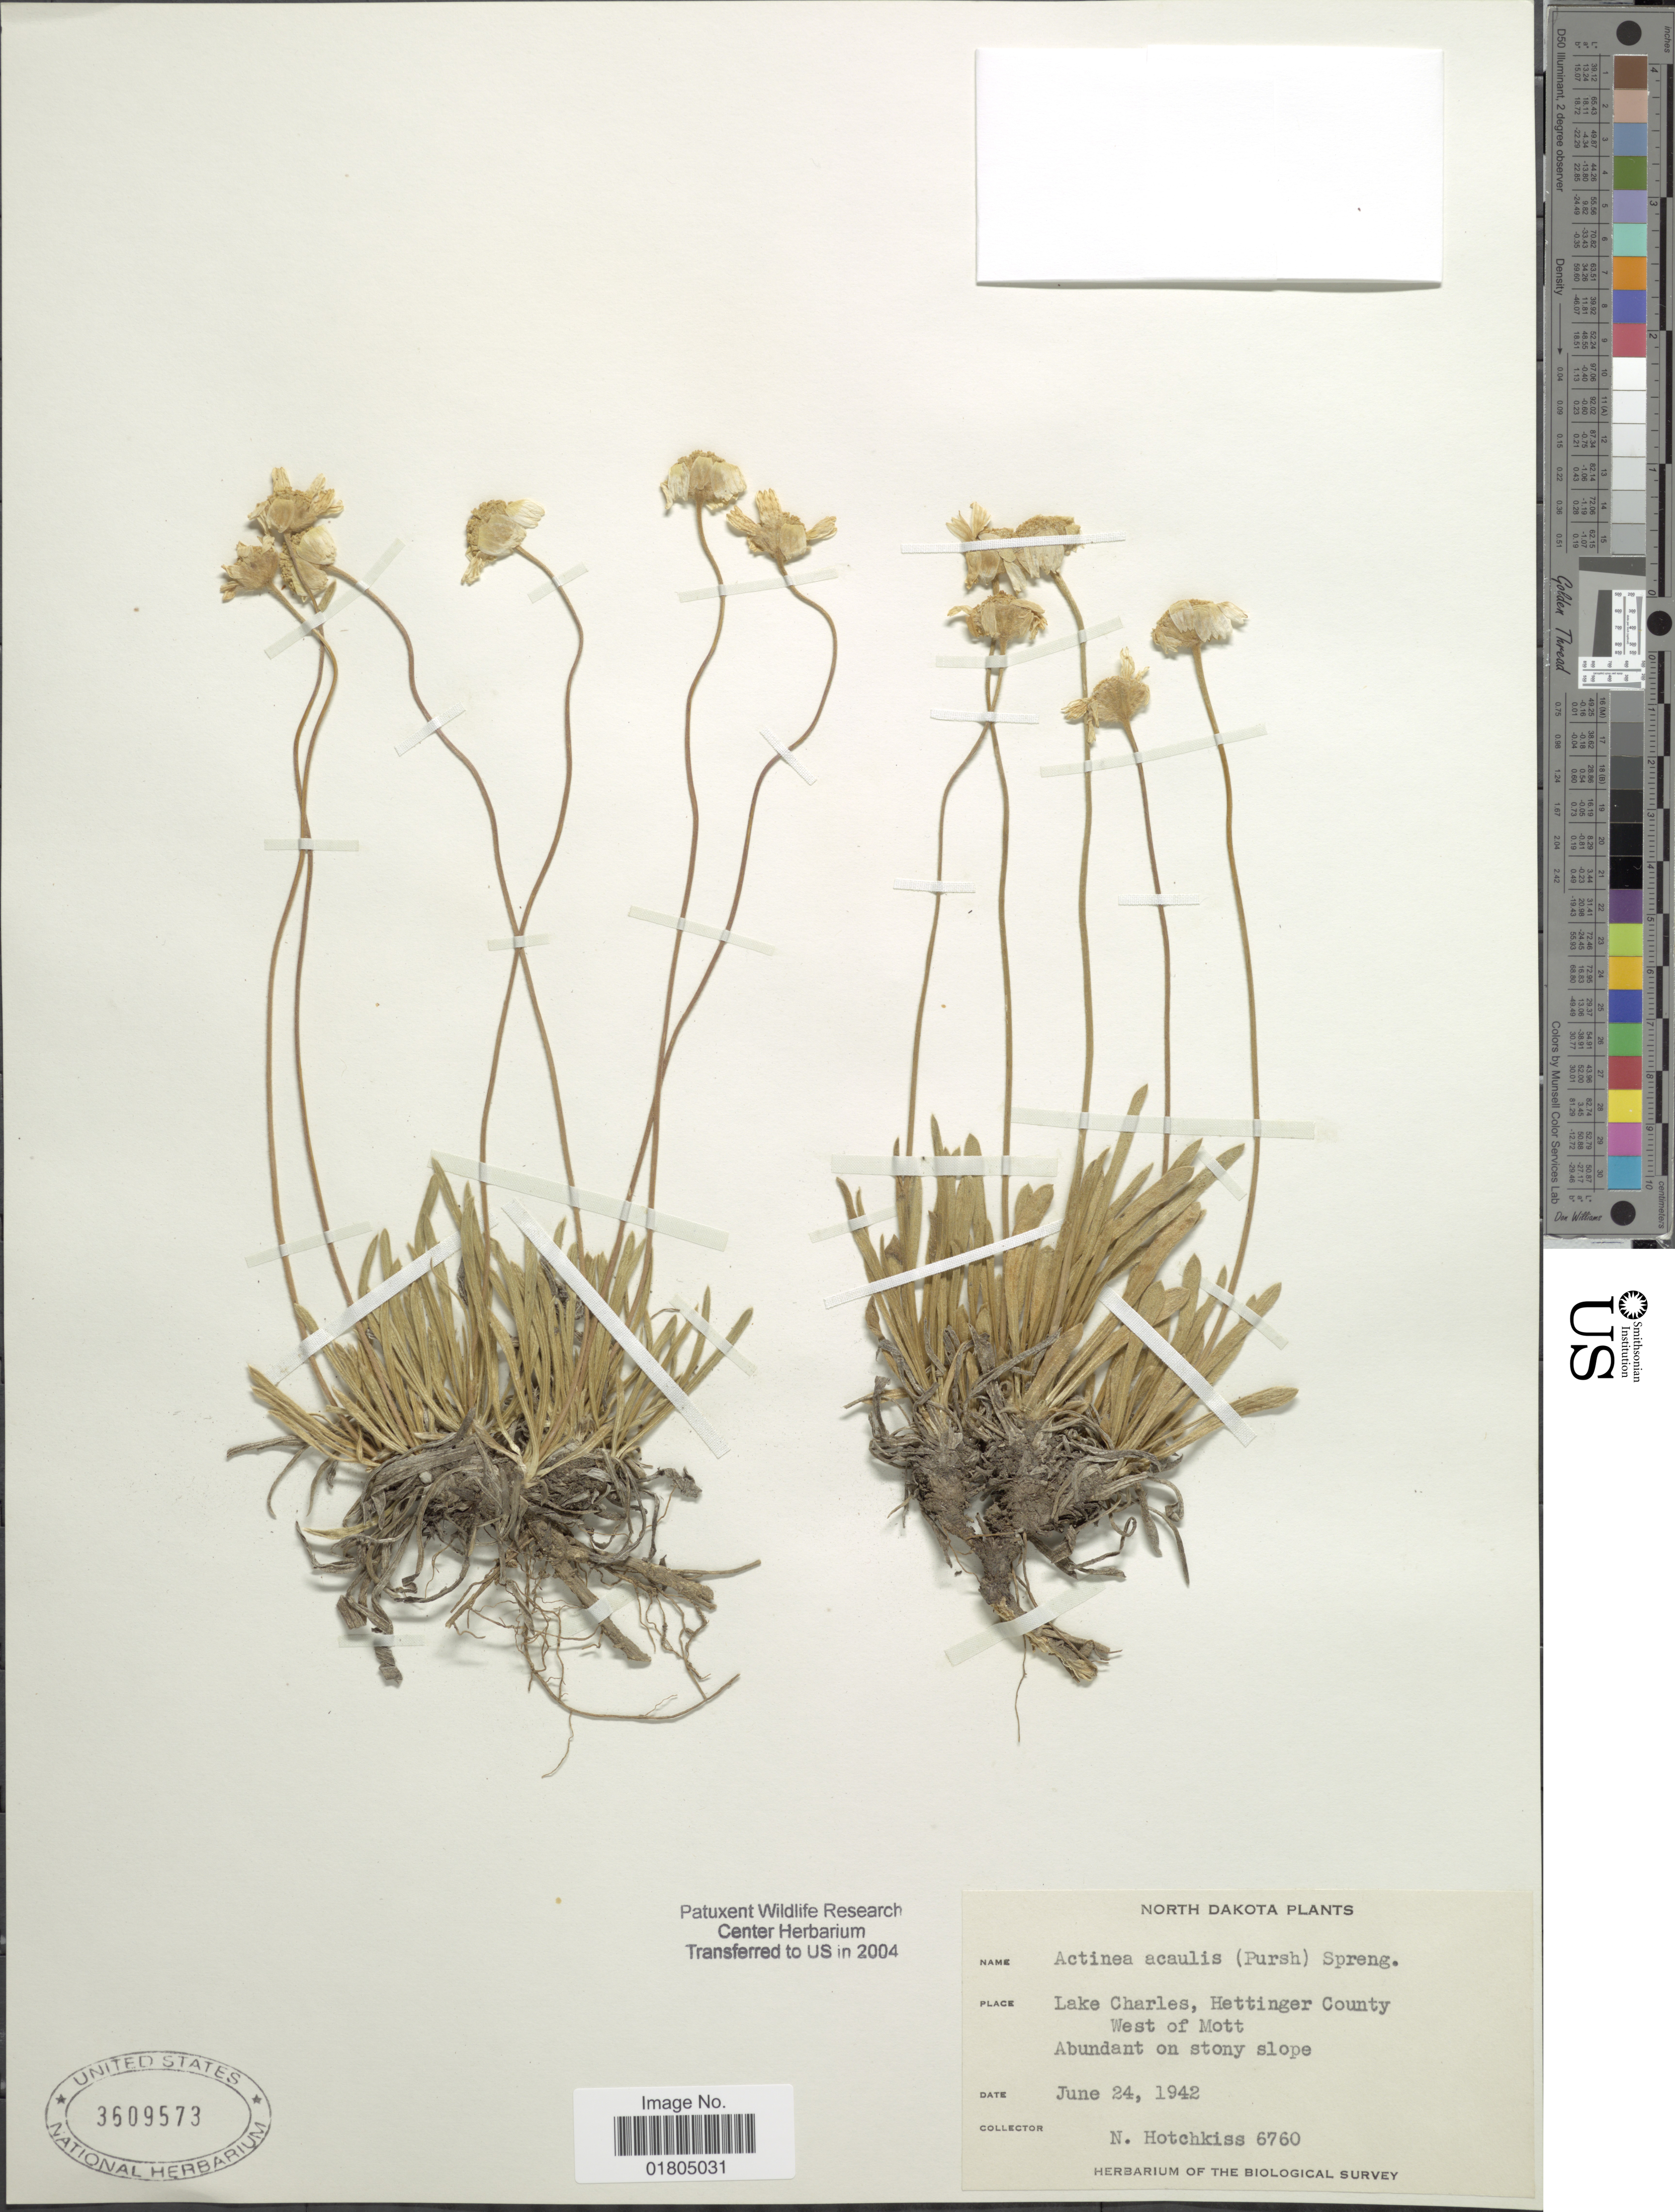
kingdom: Plantae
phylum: Tracheophyta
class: Magnoliopsida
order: Asterales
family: Asteraceae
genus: Actinea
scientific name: Actinea acaulis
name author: (Pursh) Spreng.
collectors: N. Hotchkiss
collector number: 6760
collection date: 1942-06-24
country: United States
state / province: North Dakota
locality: Lake Charles, Hettinger County, West of Mott, Abundant on stony slope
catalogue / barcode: US 3609573